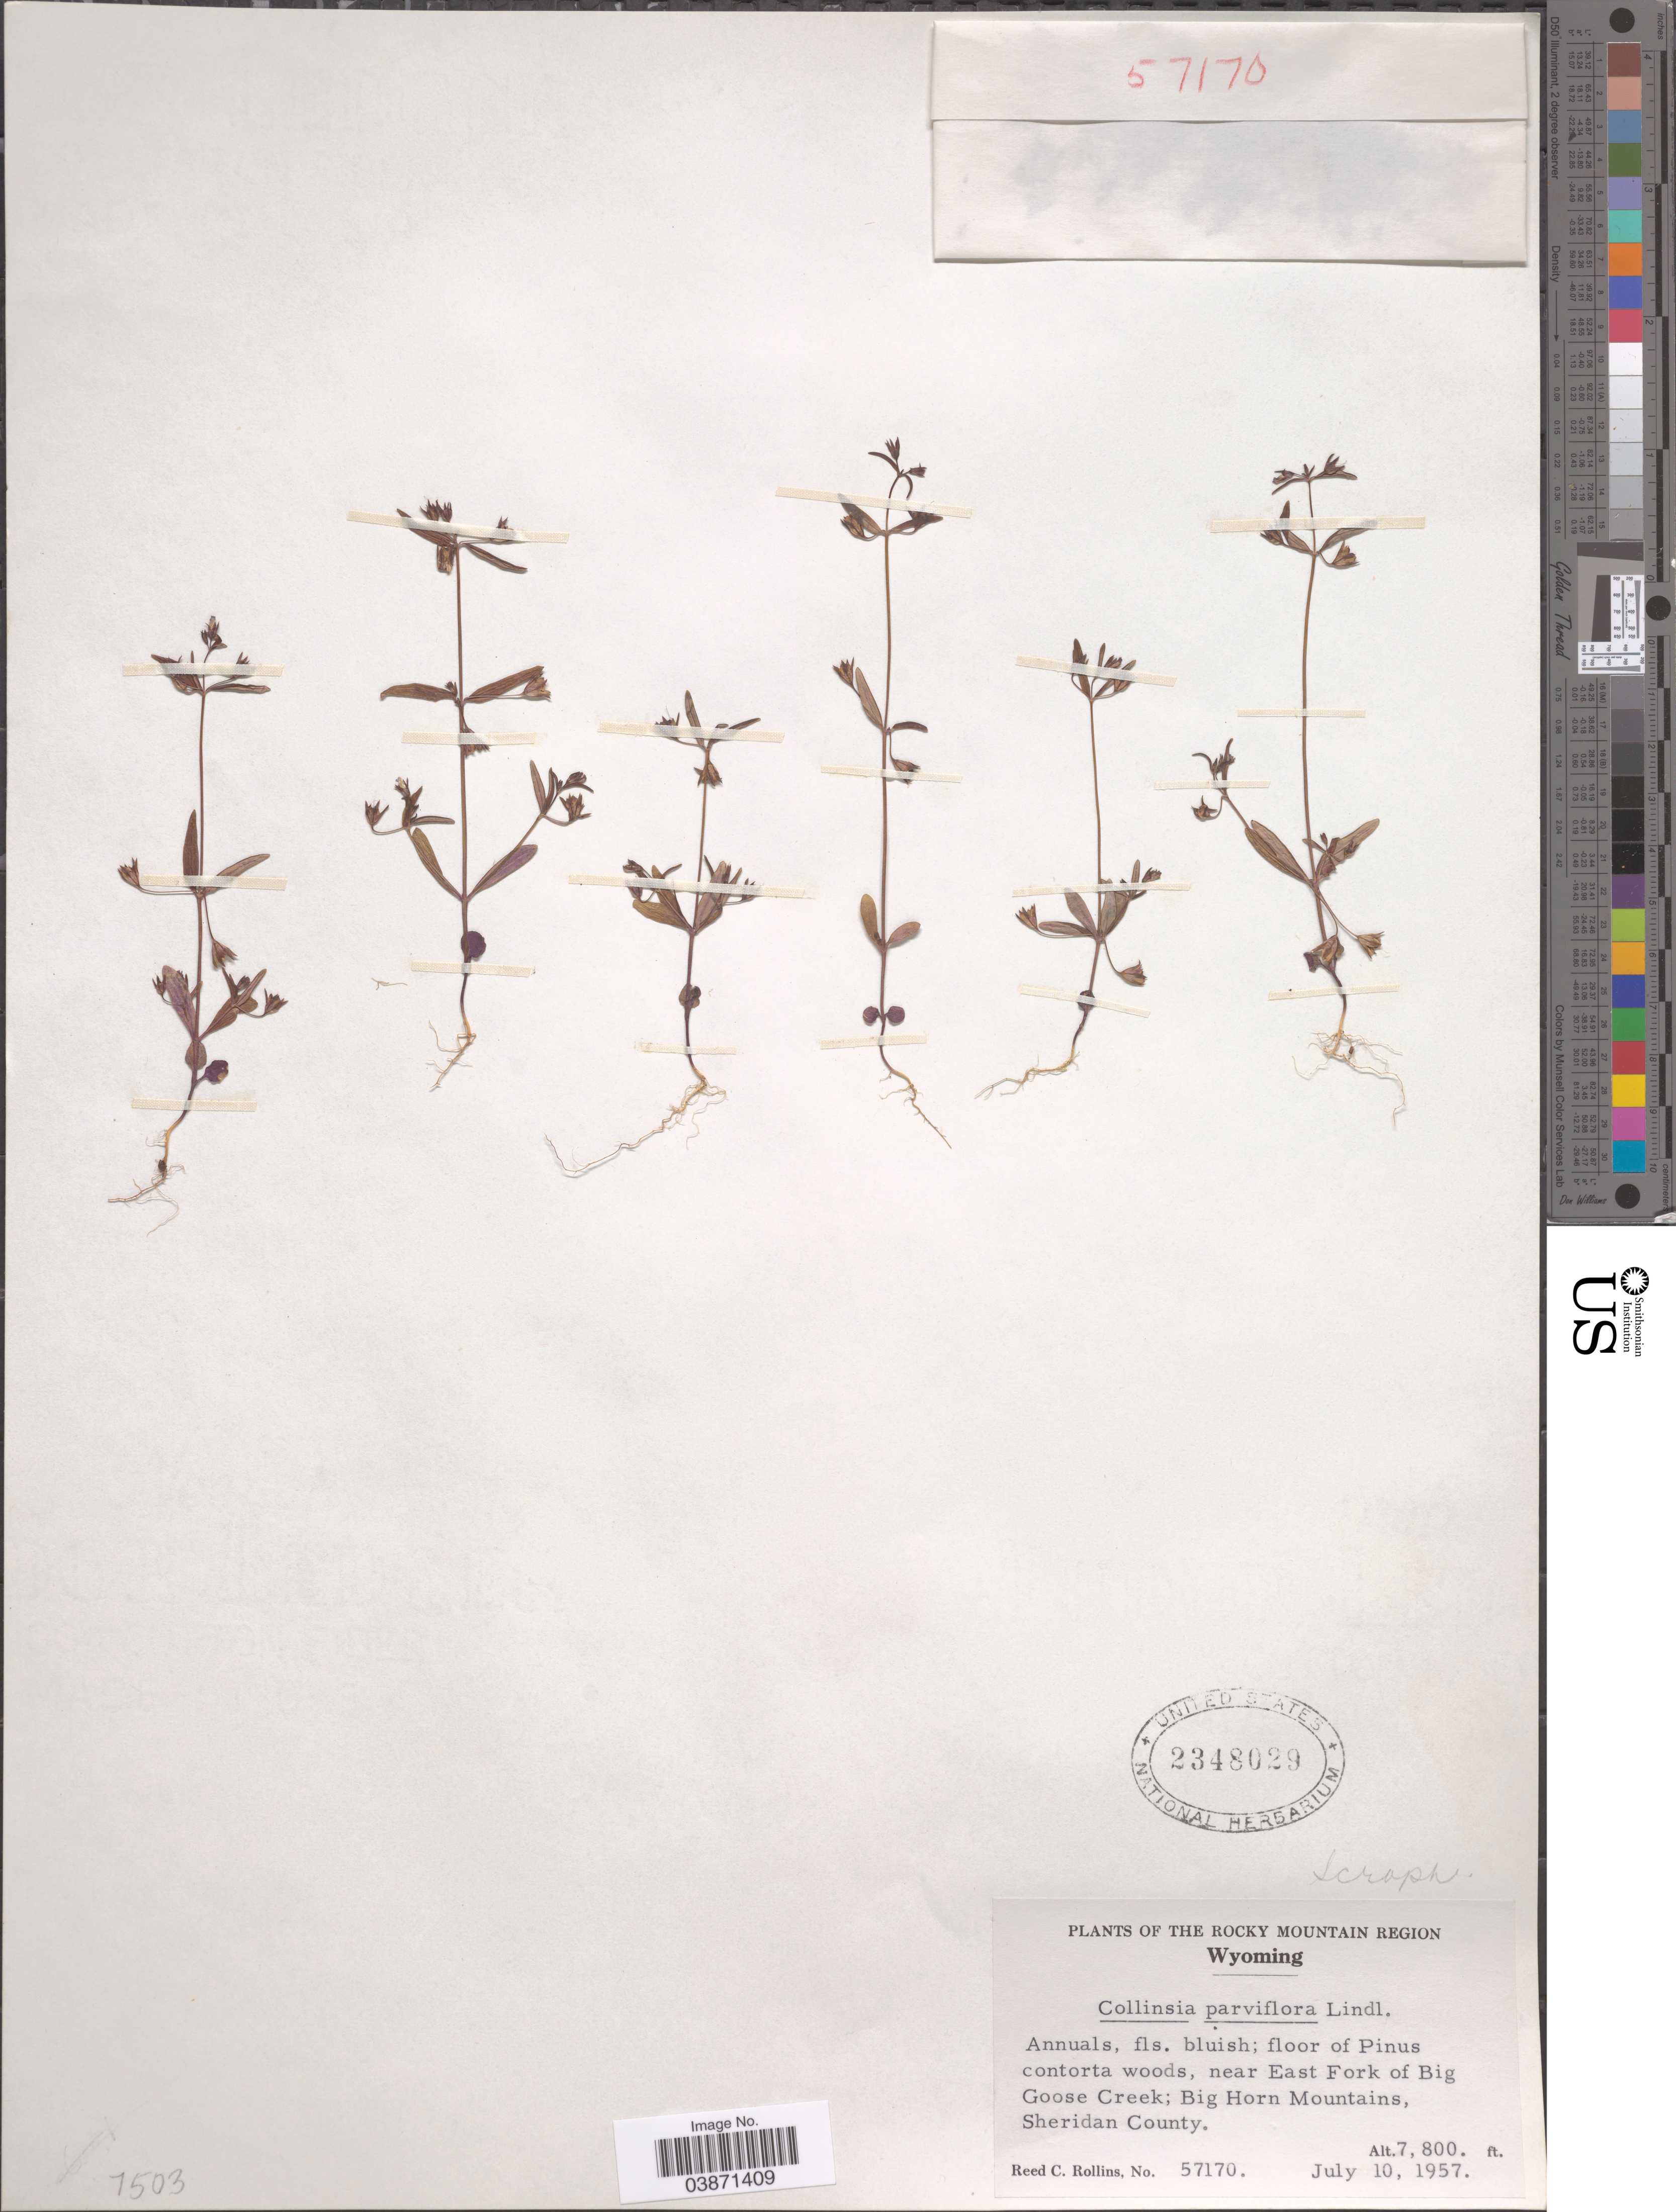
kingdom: Plantae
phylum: Tracheophyta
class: Magnoliopsida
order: Lamiales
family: Plantaginaceae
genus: Collinsia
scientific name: Collinsia parviflora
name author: Douglas ex Lindl.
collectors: R. C. Rollins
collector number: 57170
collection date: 1957-07-10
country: United States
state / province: Wyoming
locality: The Rocky Mountain Region. Near East Fork of Big Goose Creek; Big Horn Mountains, Sheridan County.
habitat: floor of woods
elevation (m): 2377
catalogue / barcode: US 2348029